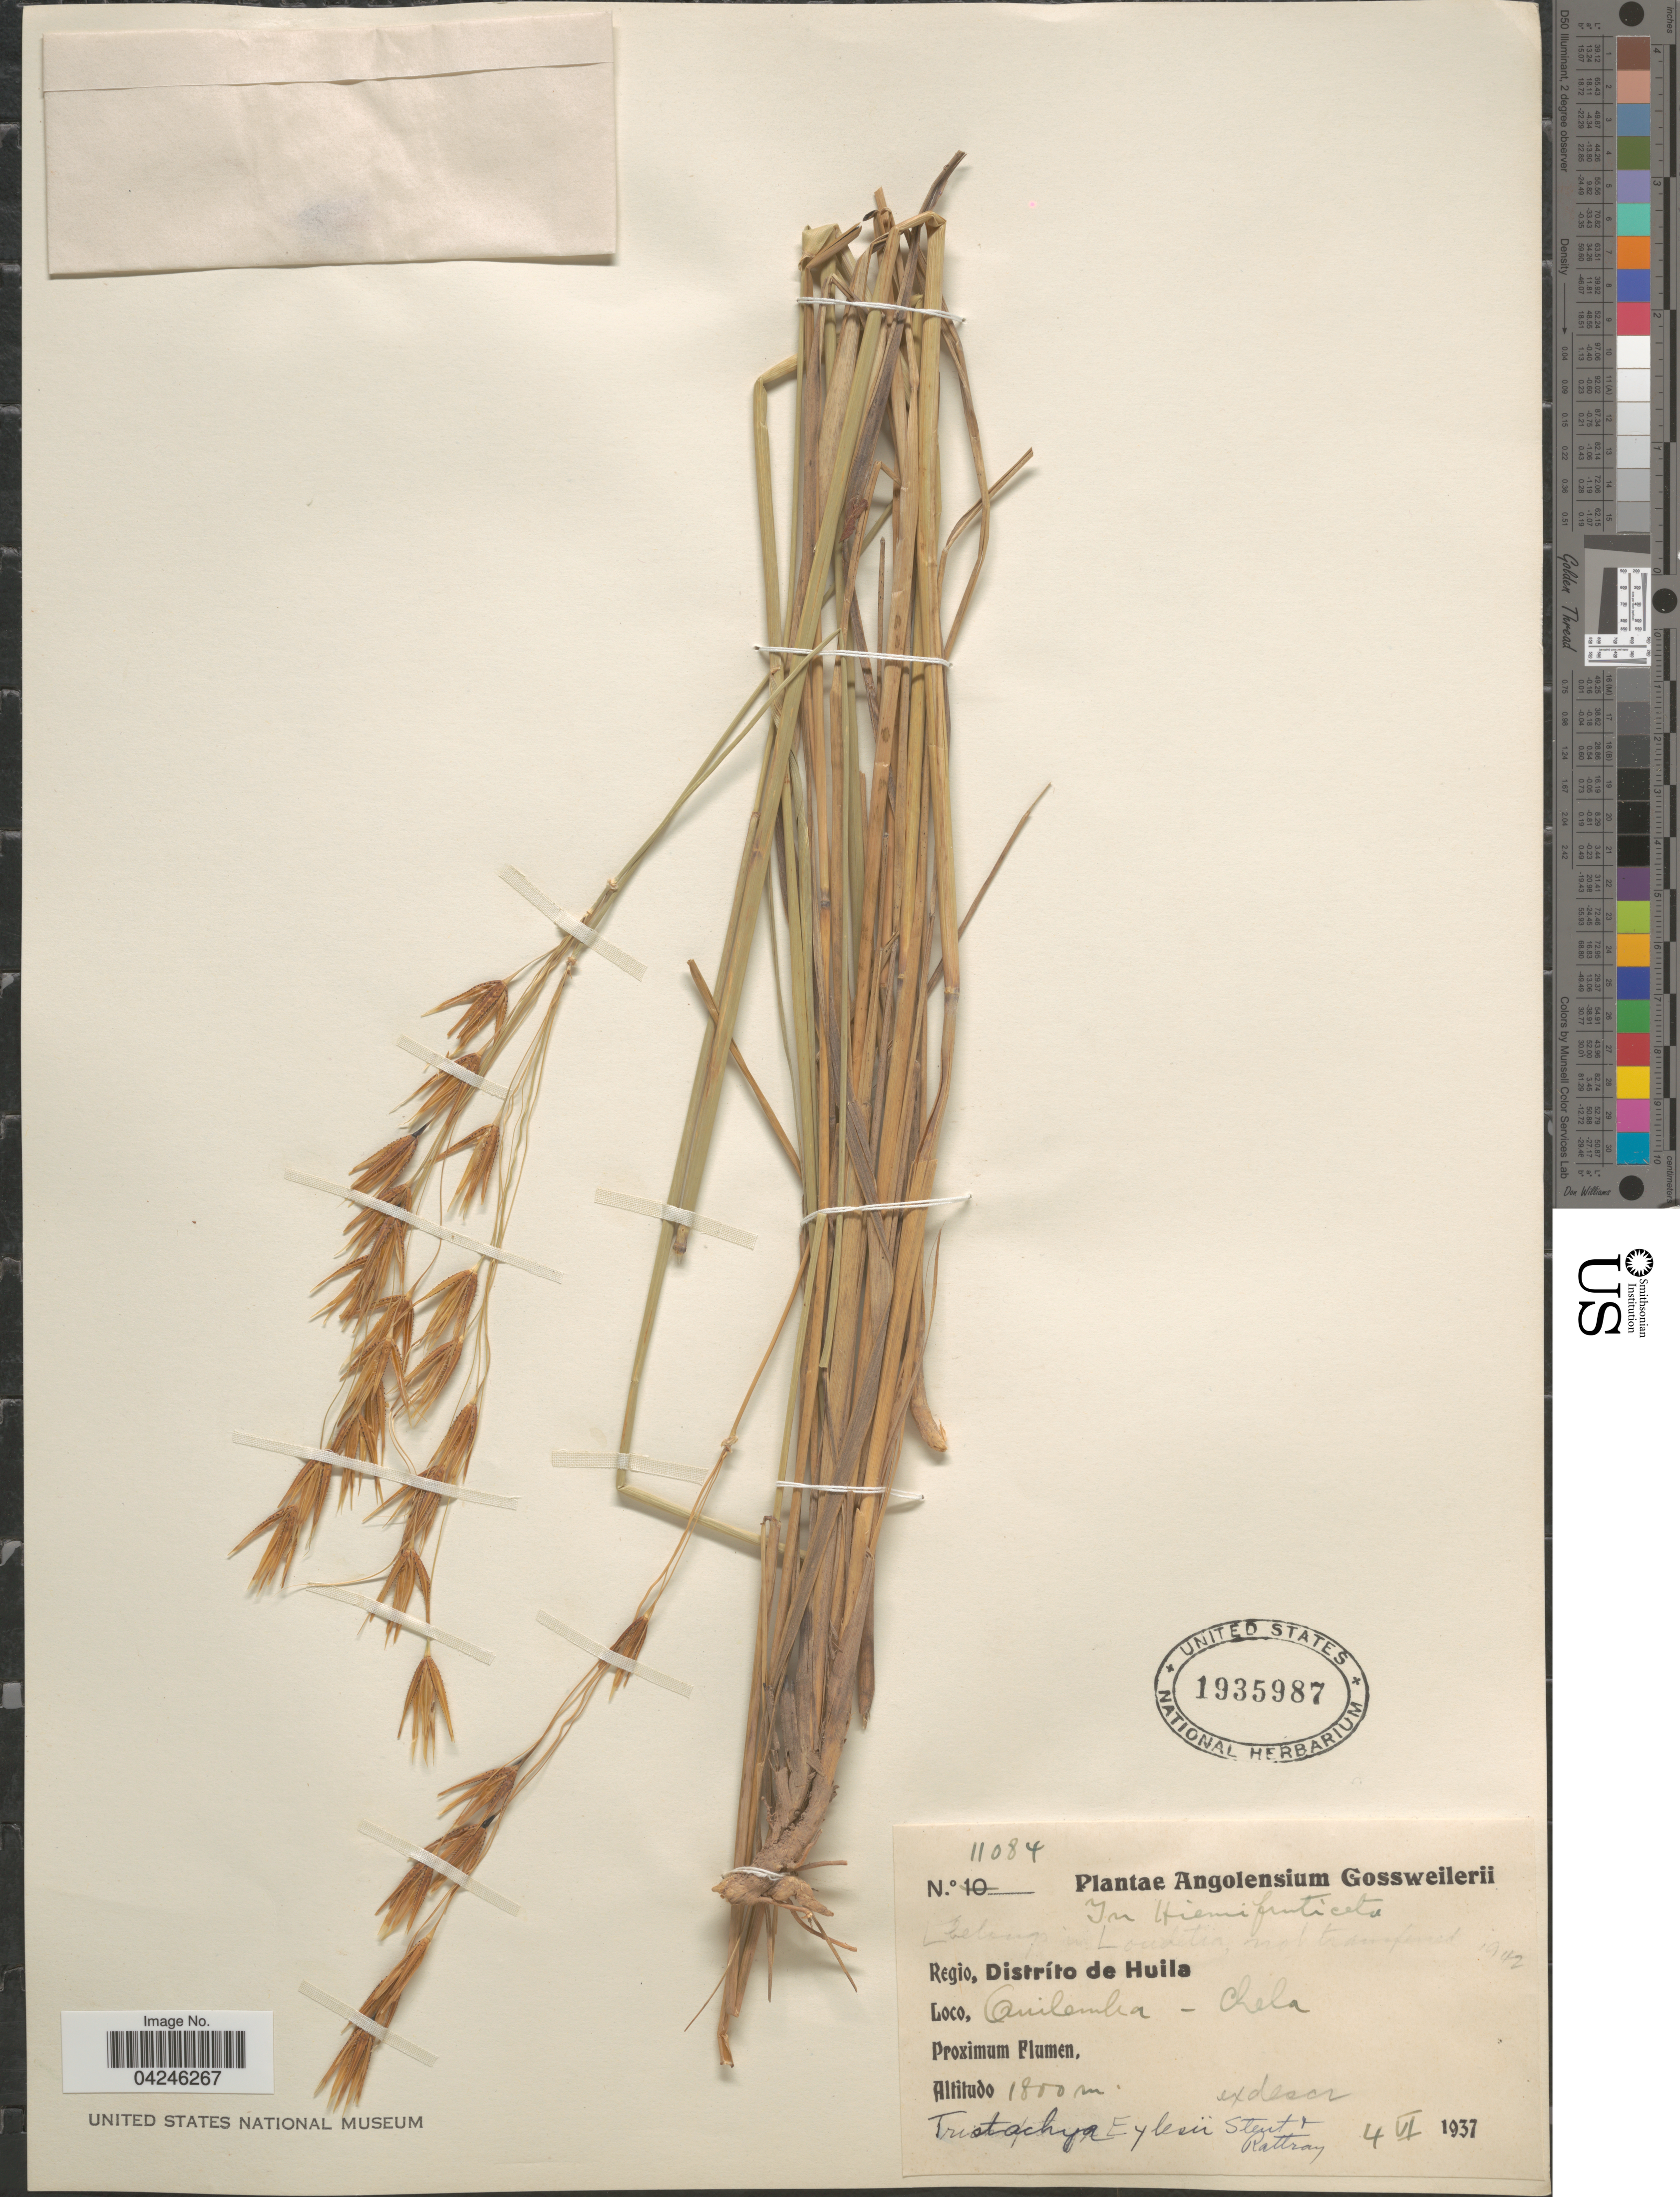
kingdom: Plantae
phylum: Tracheophyta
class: Liliopsida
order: Poales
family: Poaceae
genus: Tristachya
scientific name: Tristachya bequaertii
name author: De Wild.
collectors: -. Gossweiler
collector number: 11084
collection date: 1937-06-04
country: Angola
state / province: Huila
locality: Angolensium. Regio, Distríto de Huila. Quilemba - Chela.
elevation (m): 1800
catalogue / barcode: US 1935987